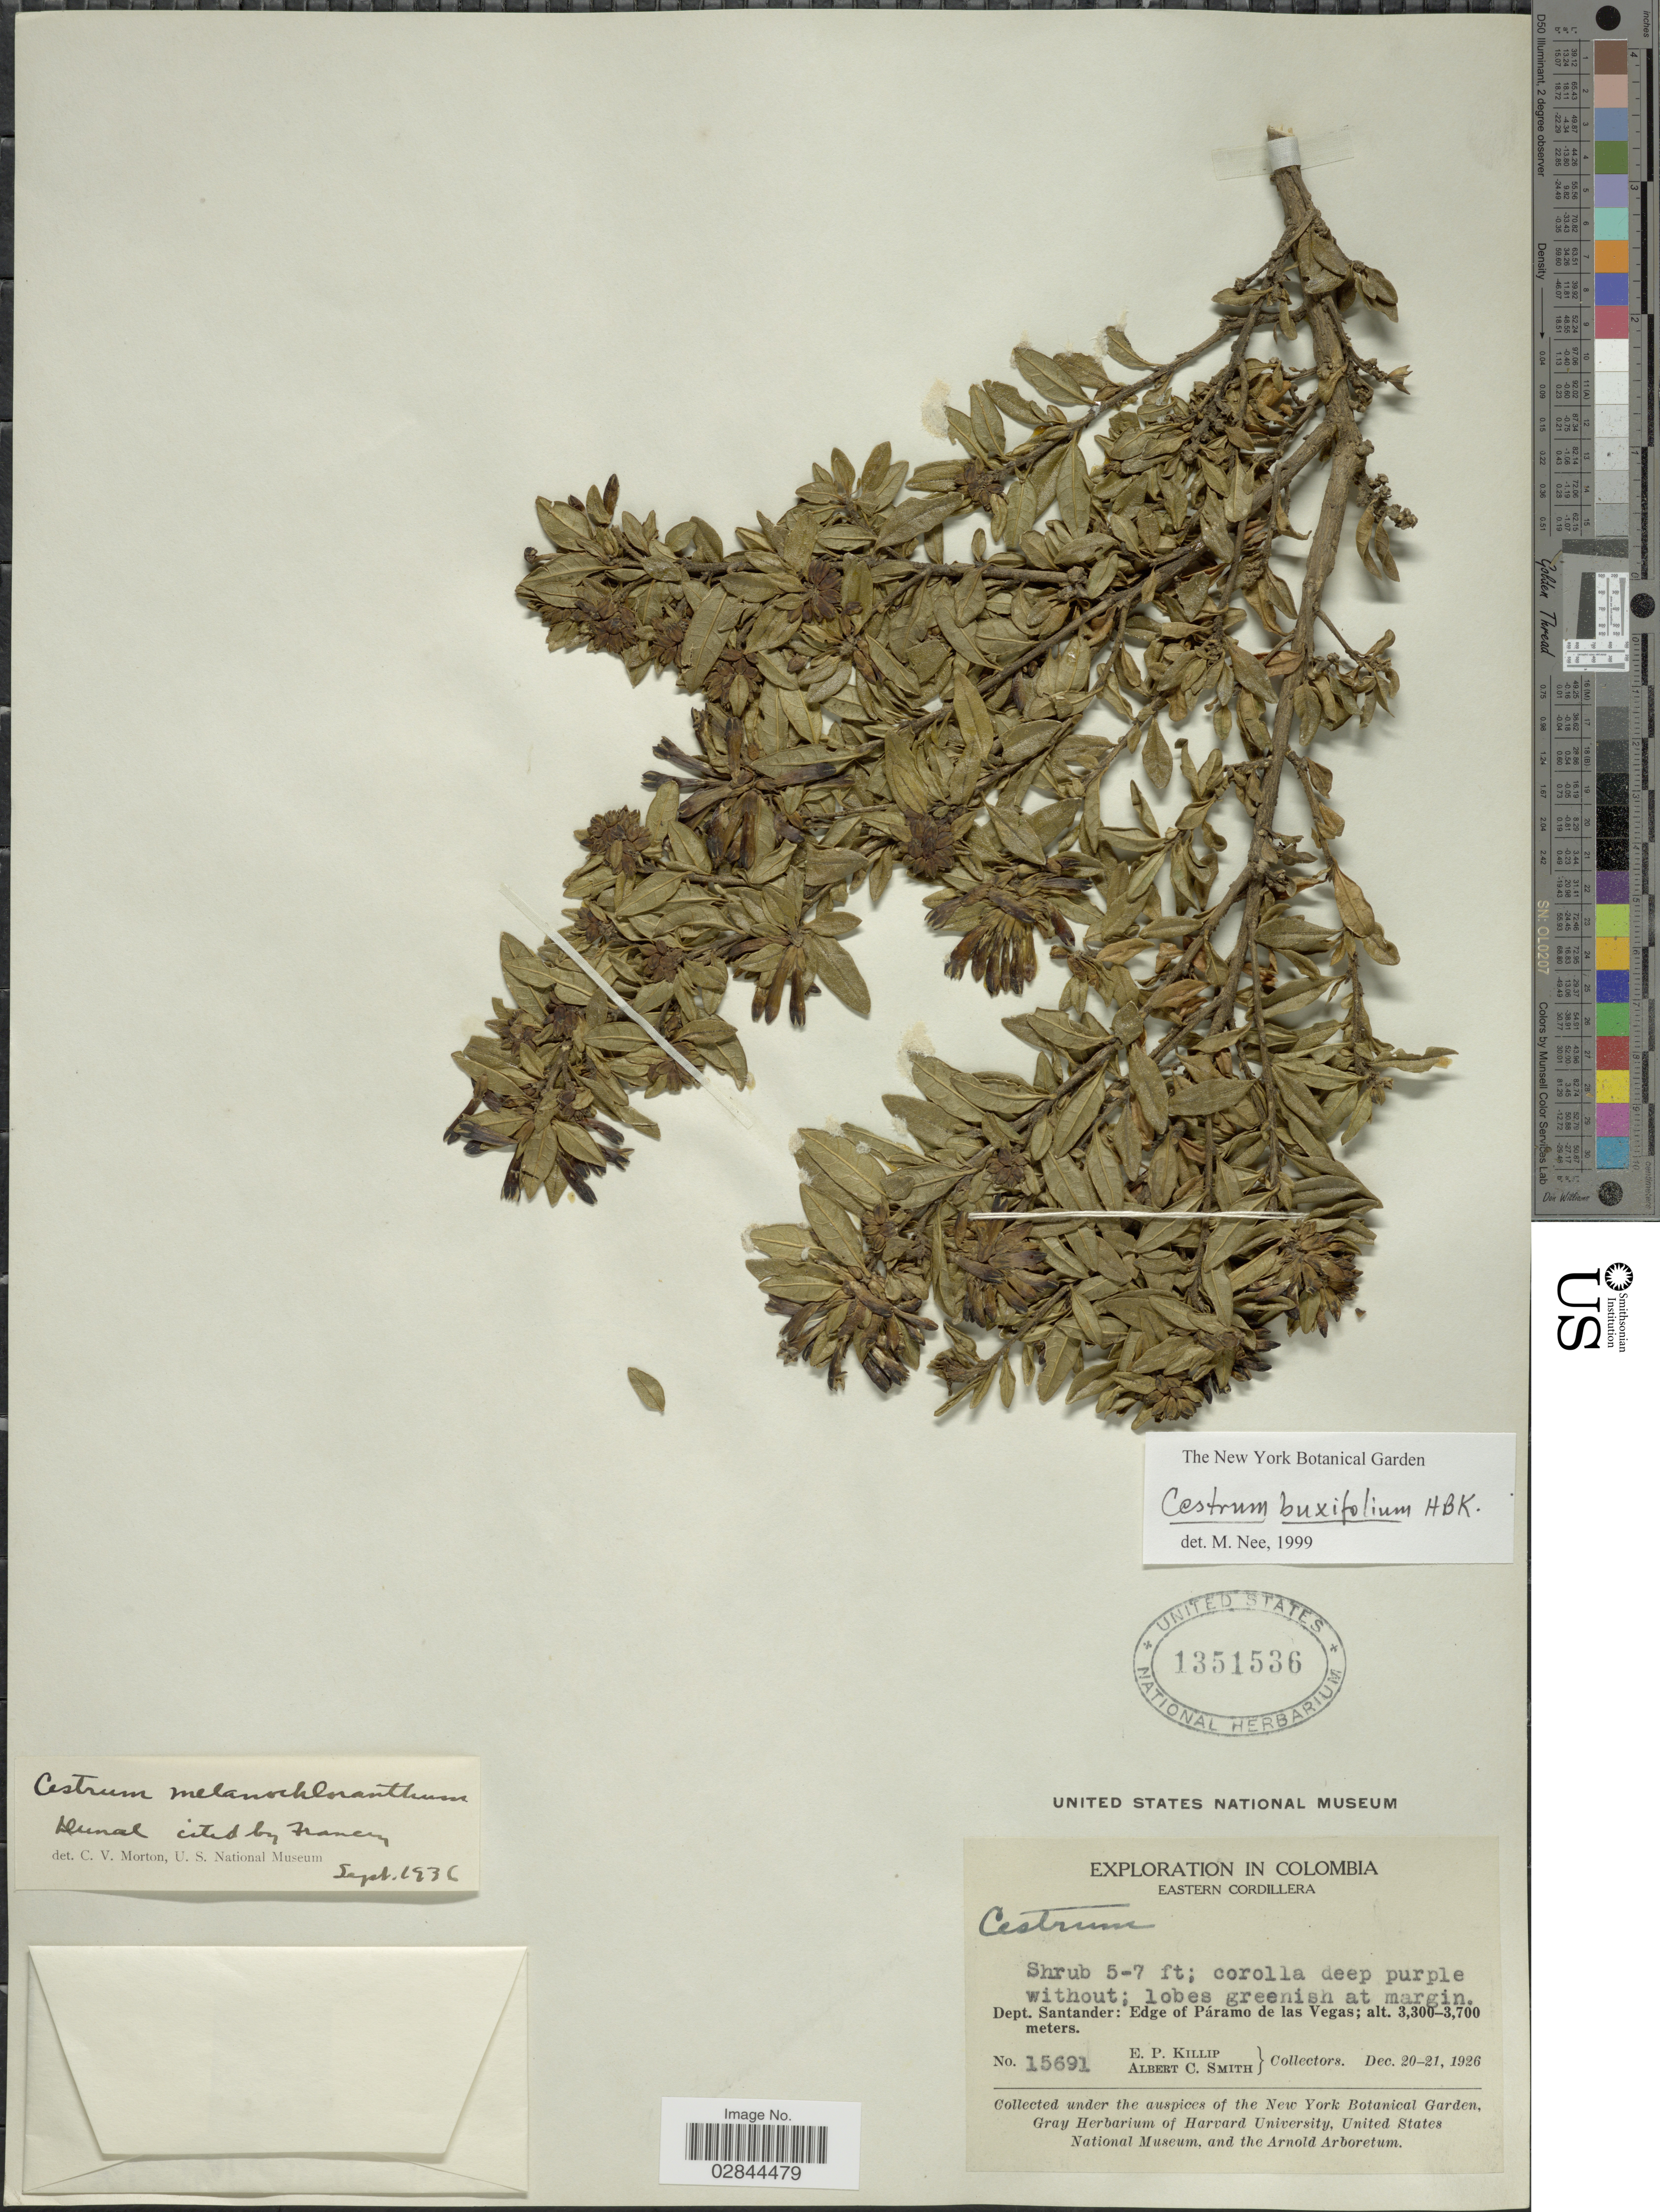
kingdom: Plantae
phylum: Tracheophyta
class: Magnoliopsida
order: Solanales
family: Solanaceae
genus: Cestrum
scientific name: Cestrum buxifolium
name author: Kunth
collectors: E. P. Killip & A. C. Smith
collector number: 15691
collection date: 1926-12-20/1926-12-21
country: Colombia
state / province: Santander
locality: Eastern Cordillera. Dept. Santander: Edge of Páramo de las Vegas.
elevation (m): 3300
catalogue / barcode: US 1351536